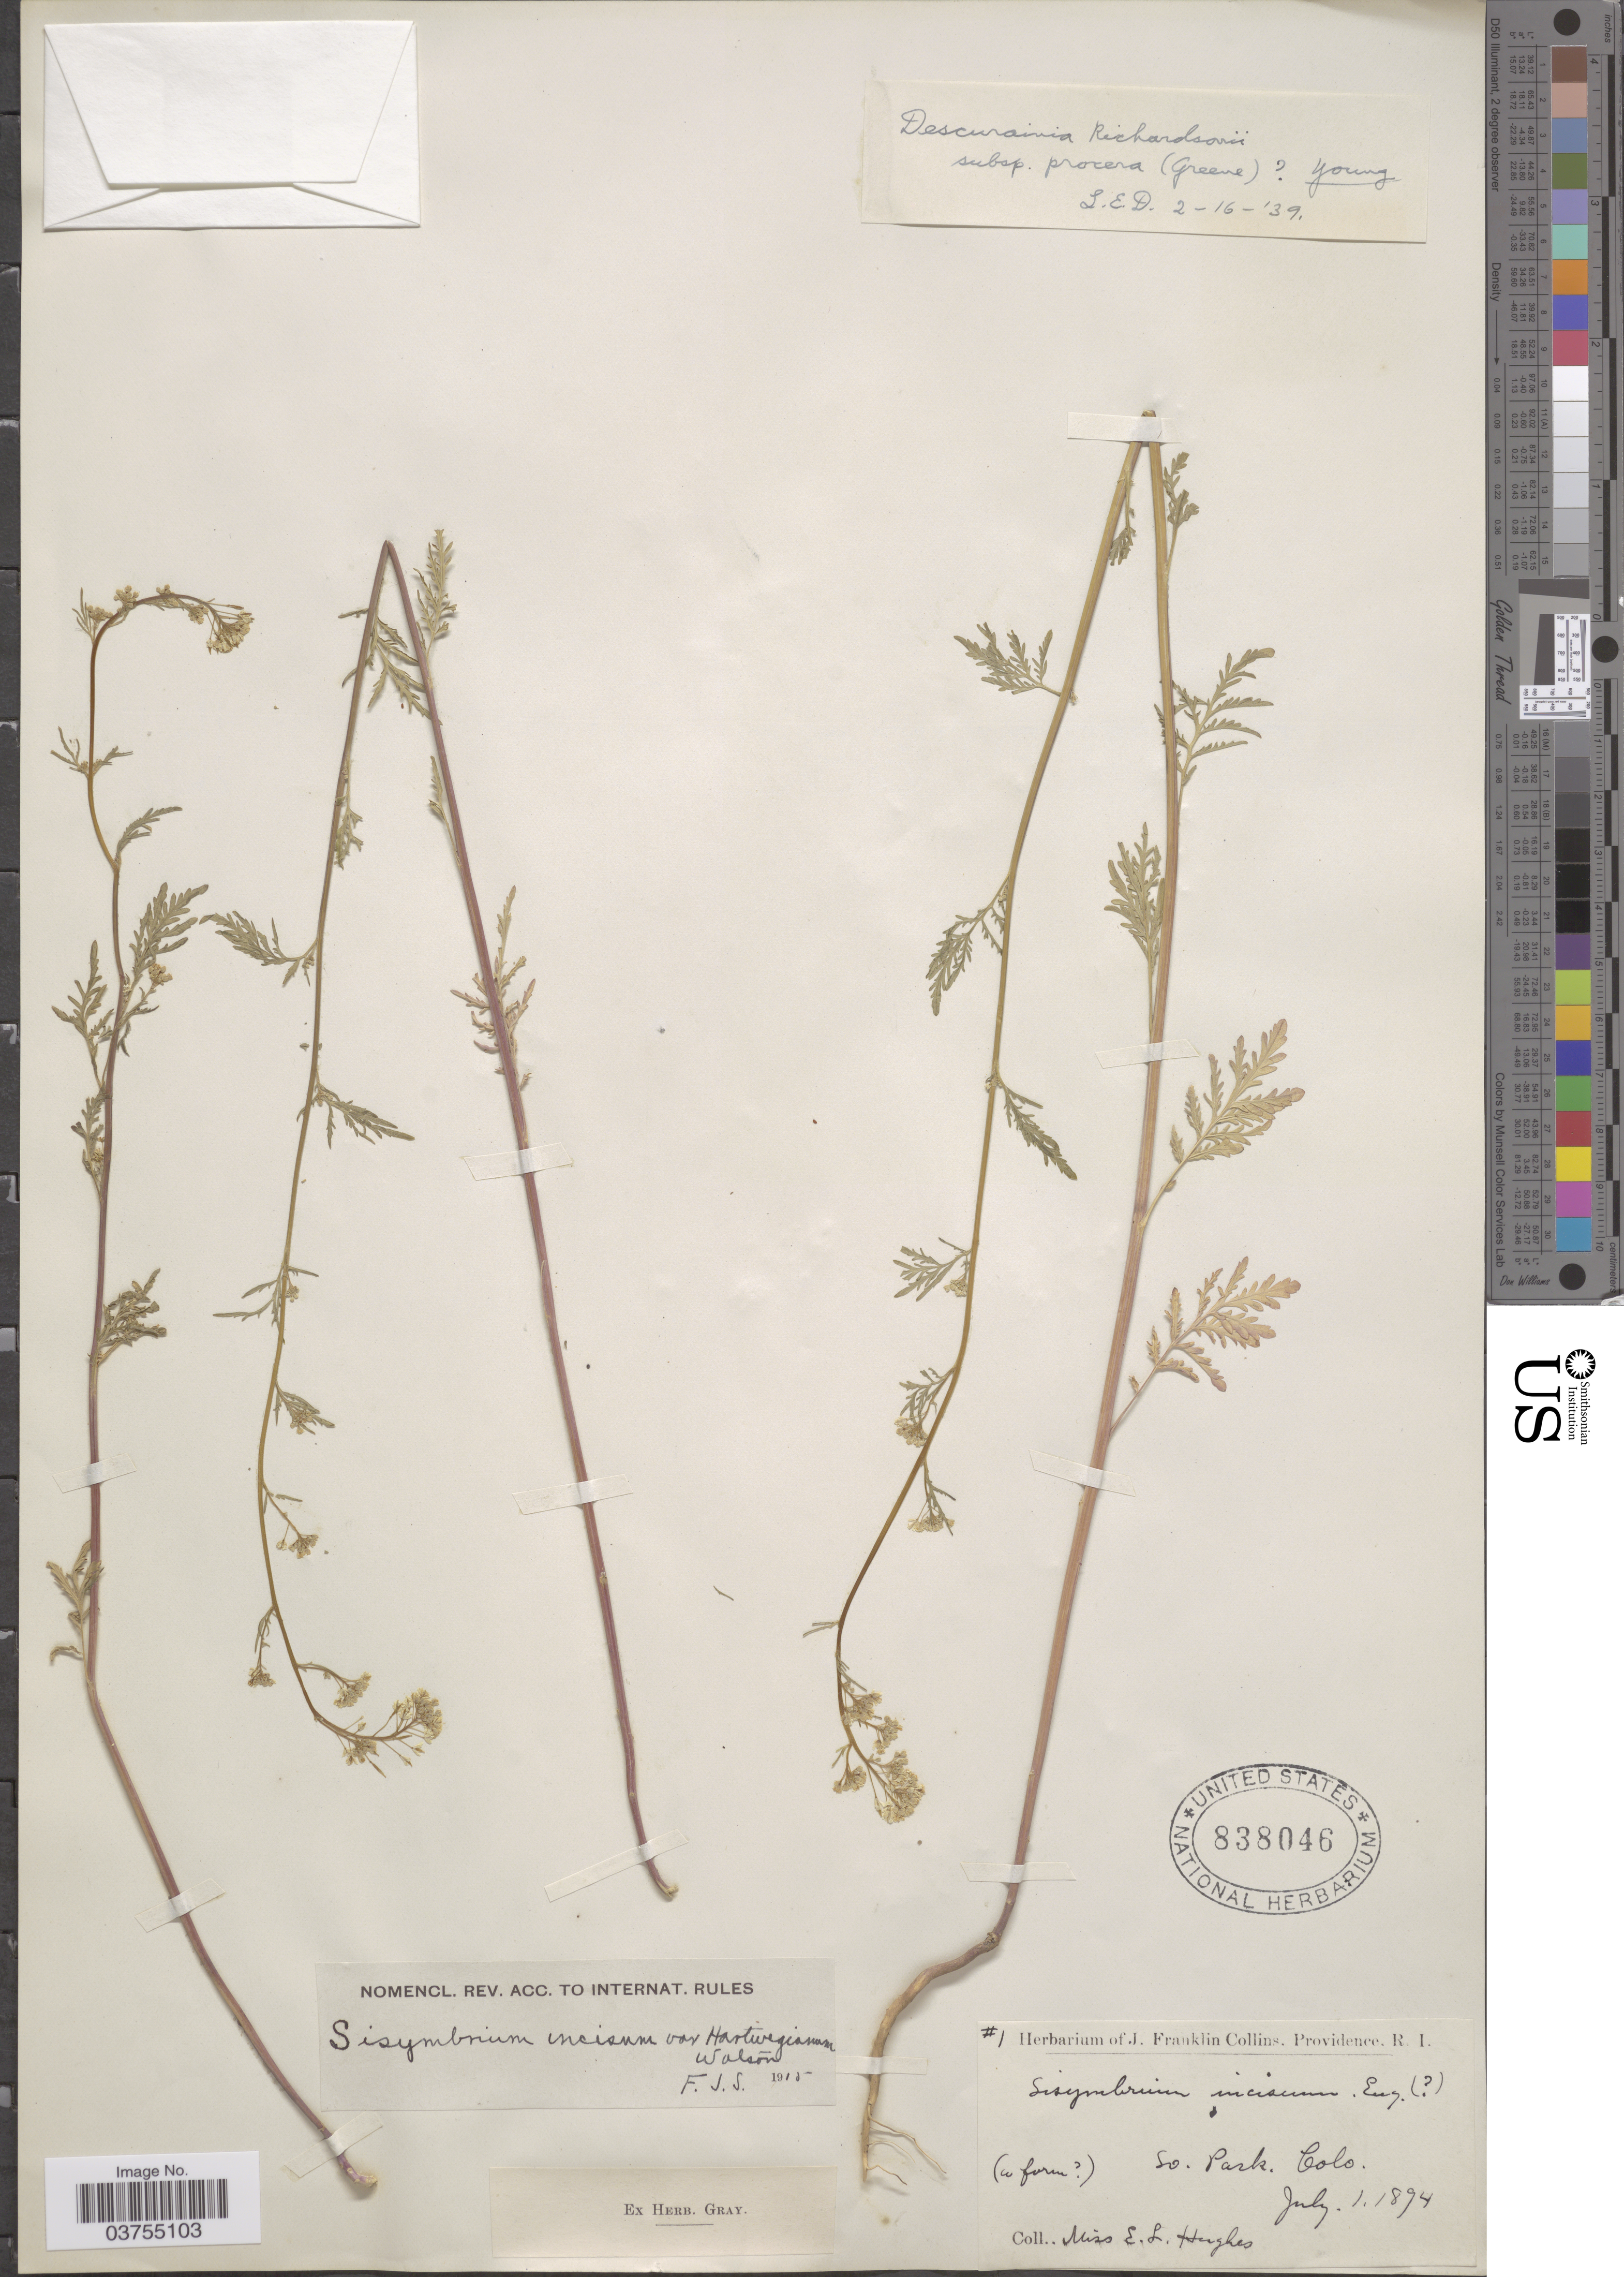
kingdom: Plantae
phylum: Tracheophyta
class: Magnoliopsida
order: Brassicales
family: Brassicaceae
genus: Descurainia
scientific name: Descurainia richardsonii subsp. procera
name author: (Greene) Detling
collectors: E. Hughes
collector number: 1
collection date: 1894-07-01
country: United States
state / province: Colorado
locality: So. Park.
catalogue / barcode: US 838046